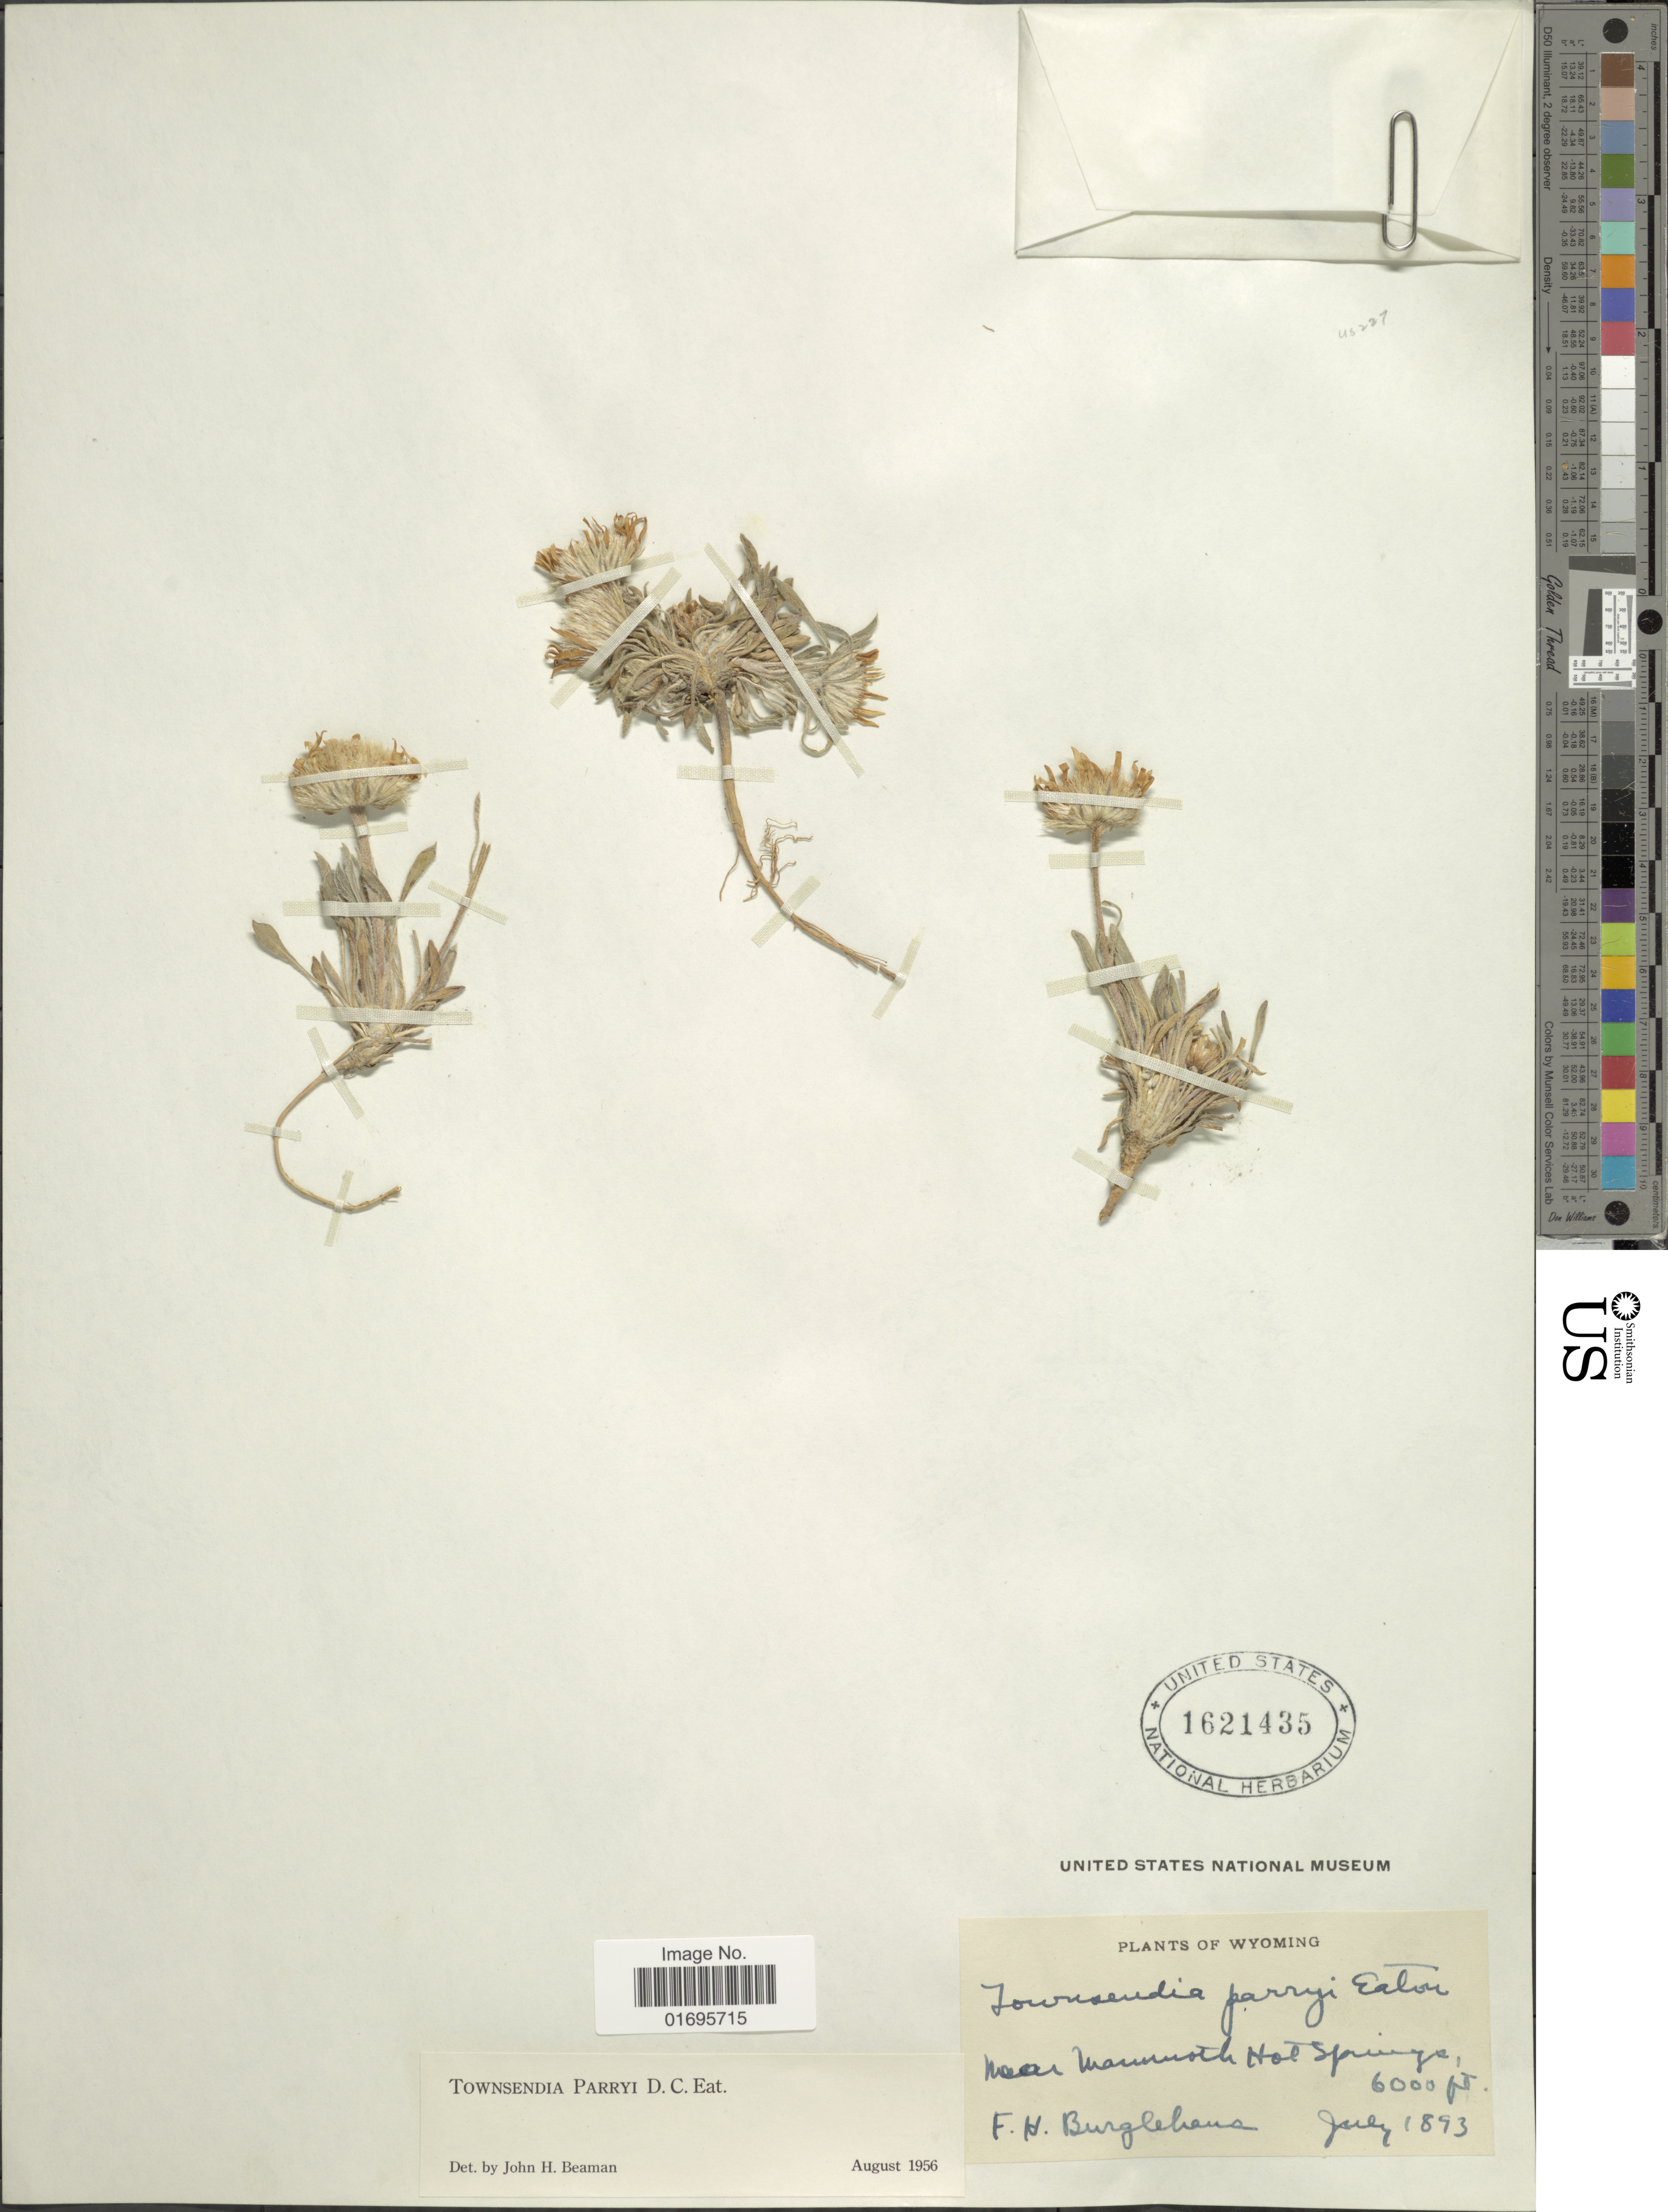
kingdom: Plantae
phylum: Tracheophyta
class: Magnoliopsida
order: Asterales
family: Asteraceae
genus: Townsendia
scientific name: Townsendia parryi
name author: D.C. Eaton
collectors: F. Burglehaus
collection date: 1893-07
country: United States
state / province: Wyoming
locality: Near Mammoth Hot Springs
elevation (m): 1829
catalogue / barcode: US 1621435